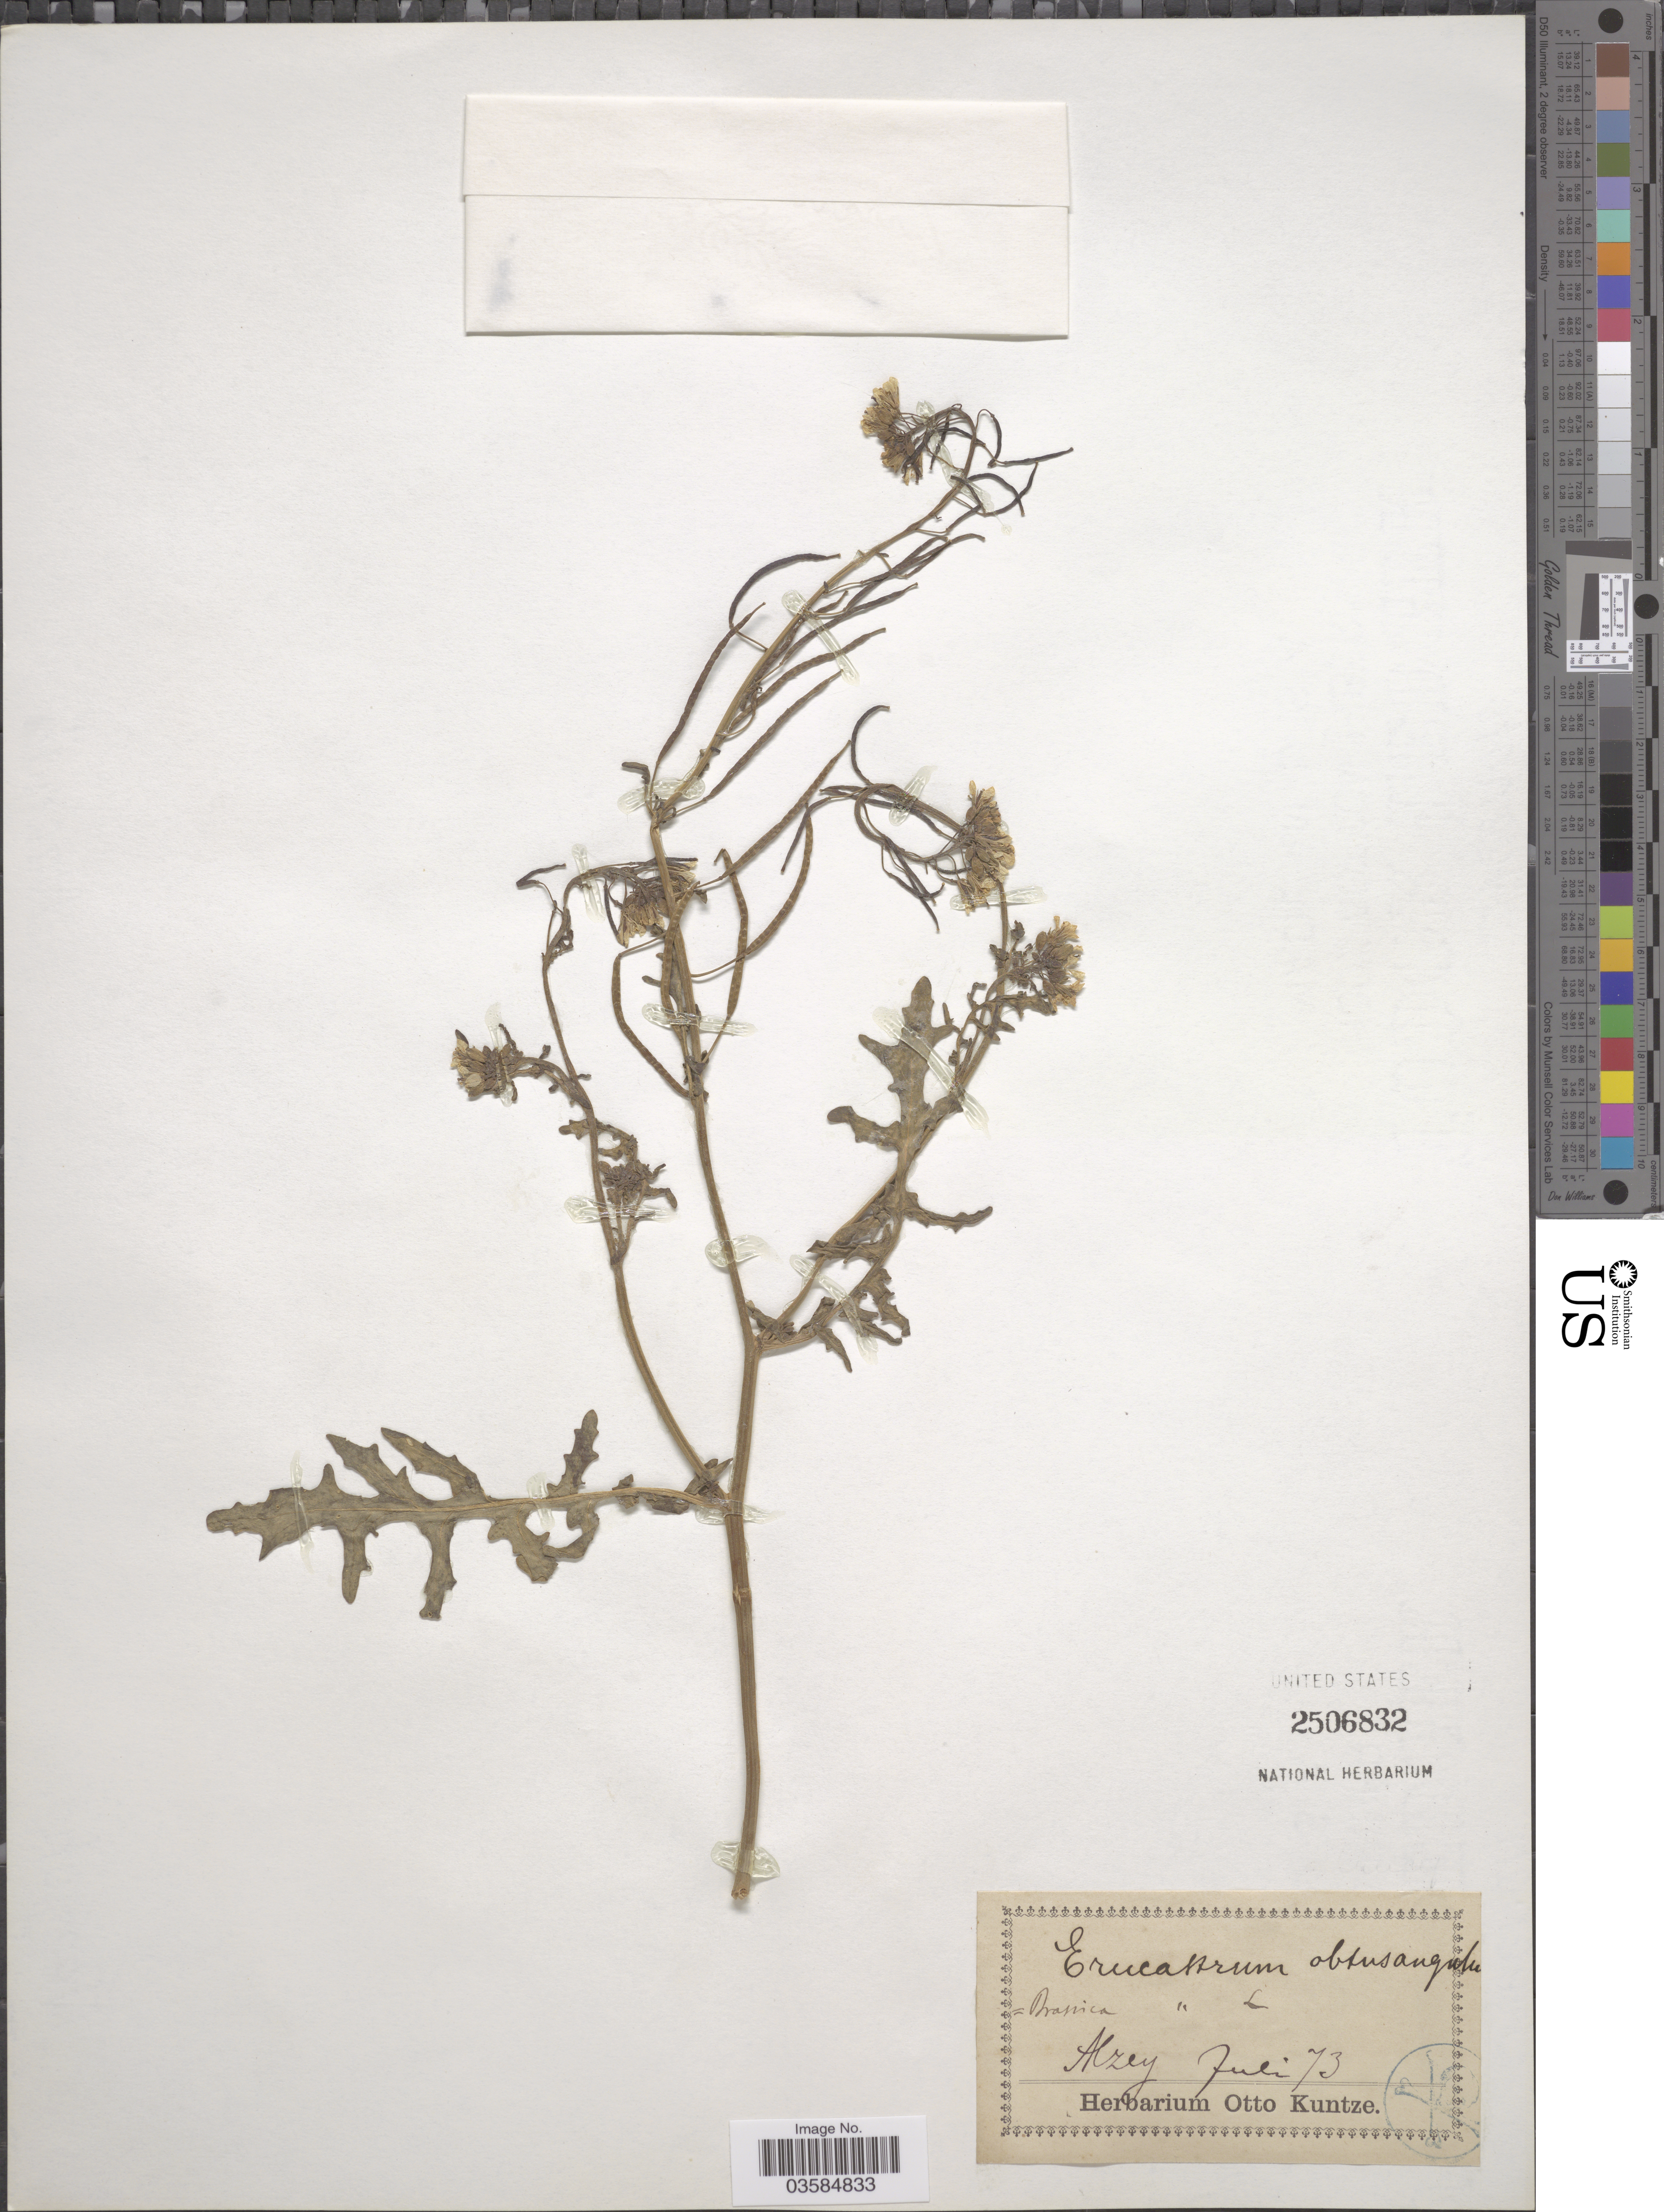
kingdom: Plantae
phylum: Tracheophyta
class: Magnoliopsida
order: Brassicales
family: Brassicaceae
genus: Erucastrum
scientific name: Erucastrum obtusangulum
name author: Rchb.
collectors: ex herb. Otto Kuntze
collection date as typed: Transcribed d/m/y: /7/73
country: Germany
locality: Alzey.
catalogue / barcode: US 2506832